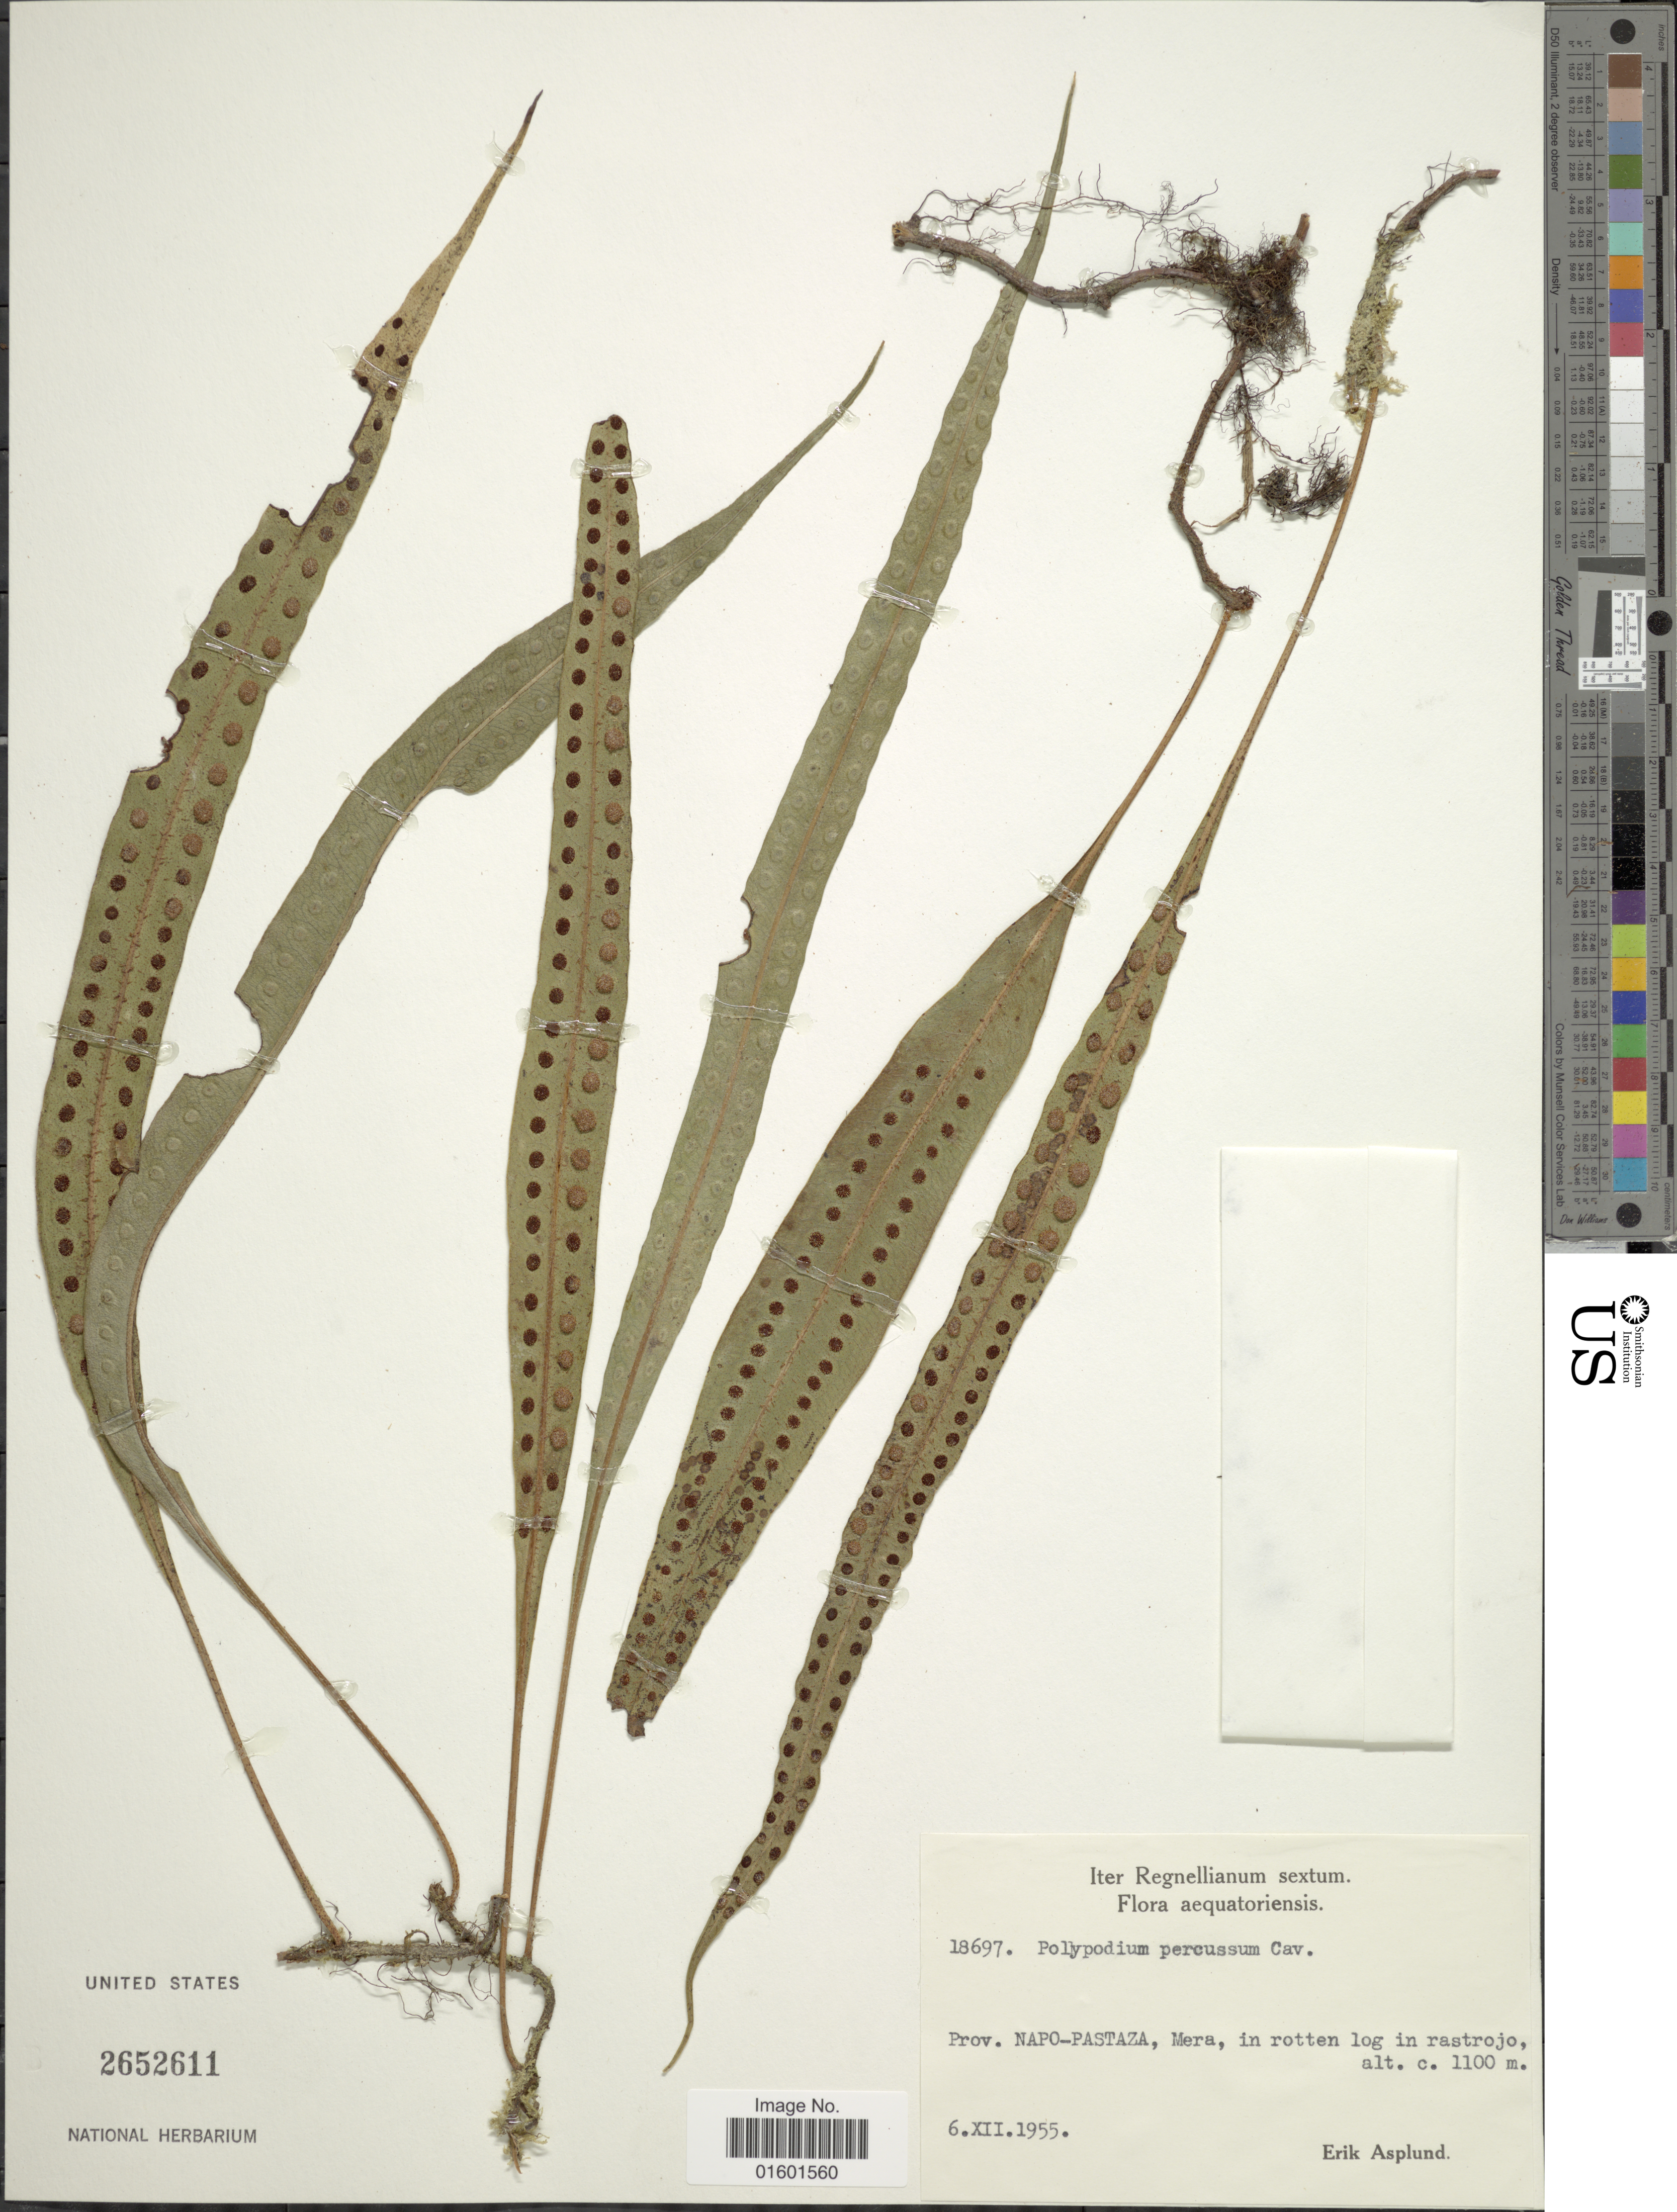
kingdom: Plantae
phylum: Tracheophyta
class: Polypodiopsida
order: Polypodiales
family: Polypodiaceae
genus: Microgramma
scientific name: Microgramma percussa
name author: (Cav.) de la Sota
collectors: E. Asplund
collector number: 18697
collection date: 1955-12-06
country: Ecuador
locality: Flora Aequatoriensis, Prov. Napo - Pastaza, Mera, in rotten log in rastrojo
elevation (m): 1100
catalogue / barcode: US 2652611